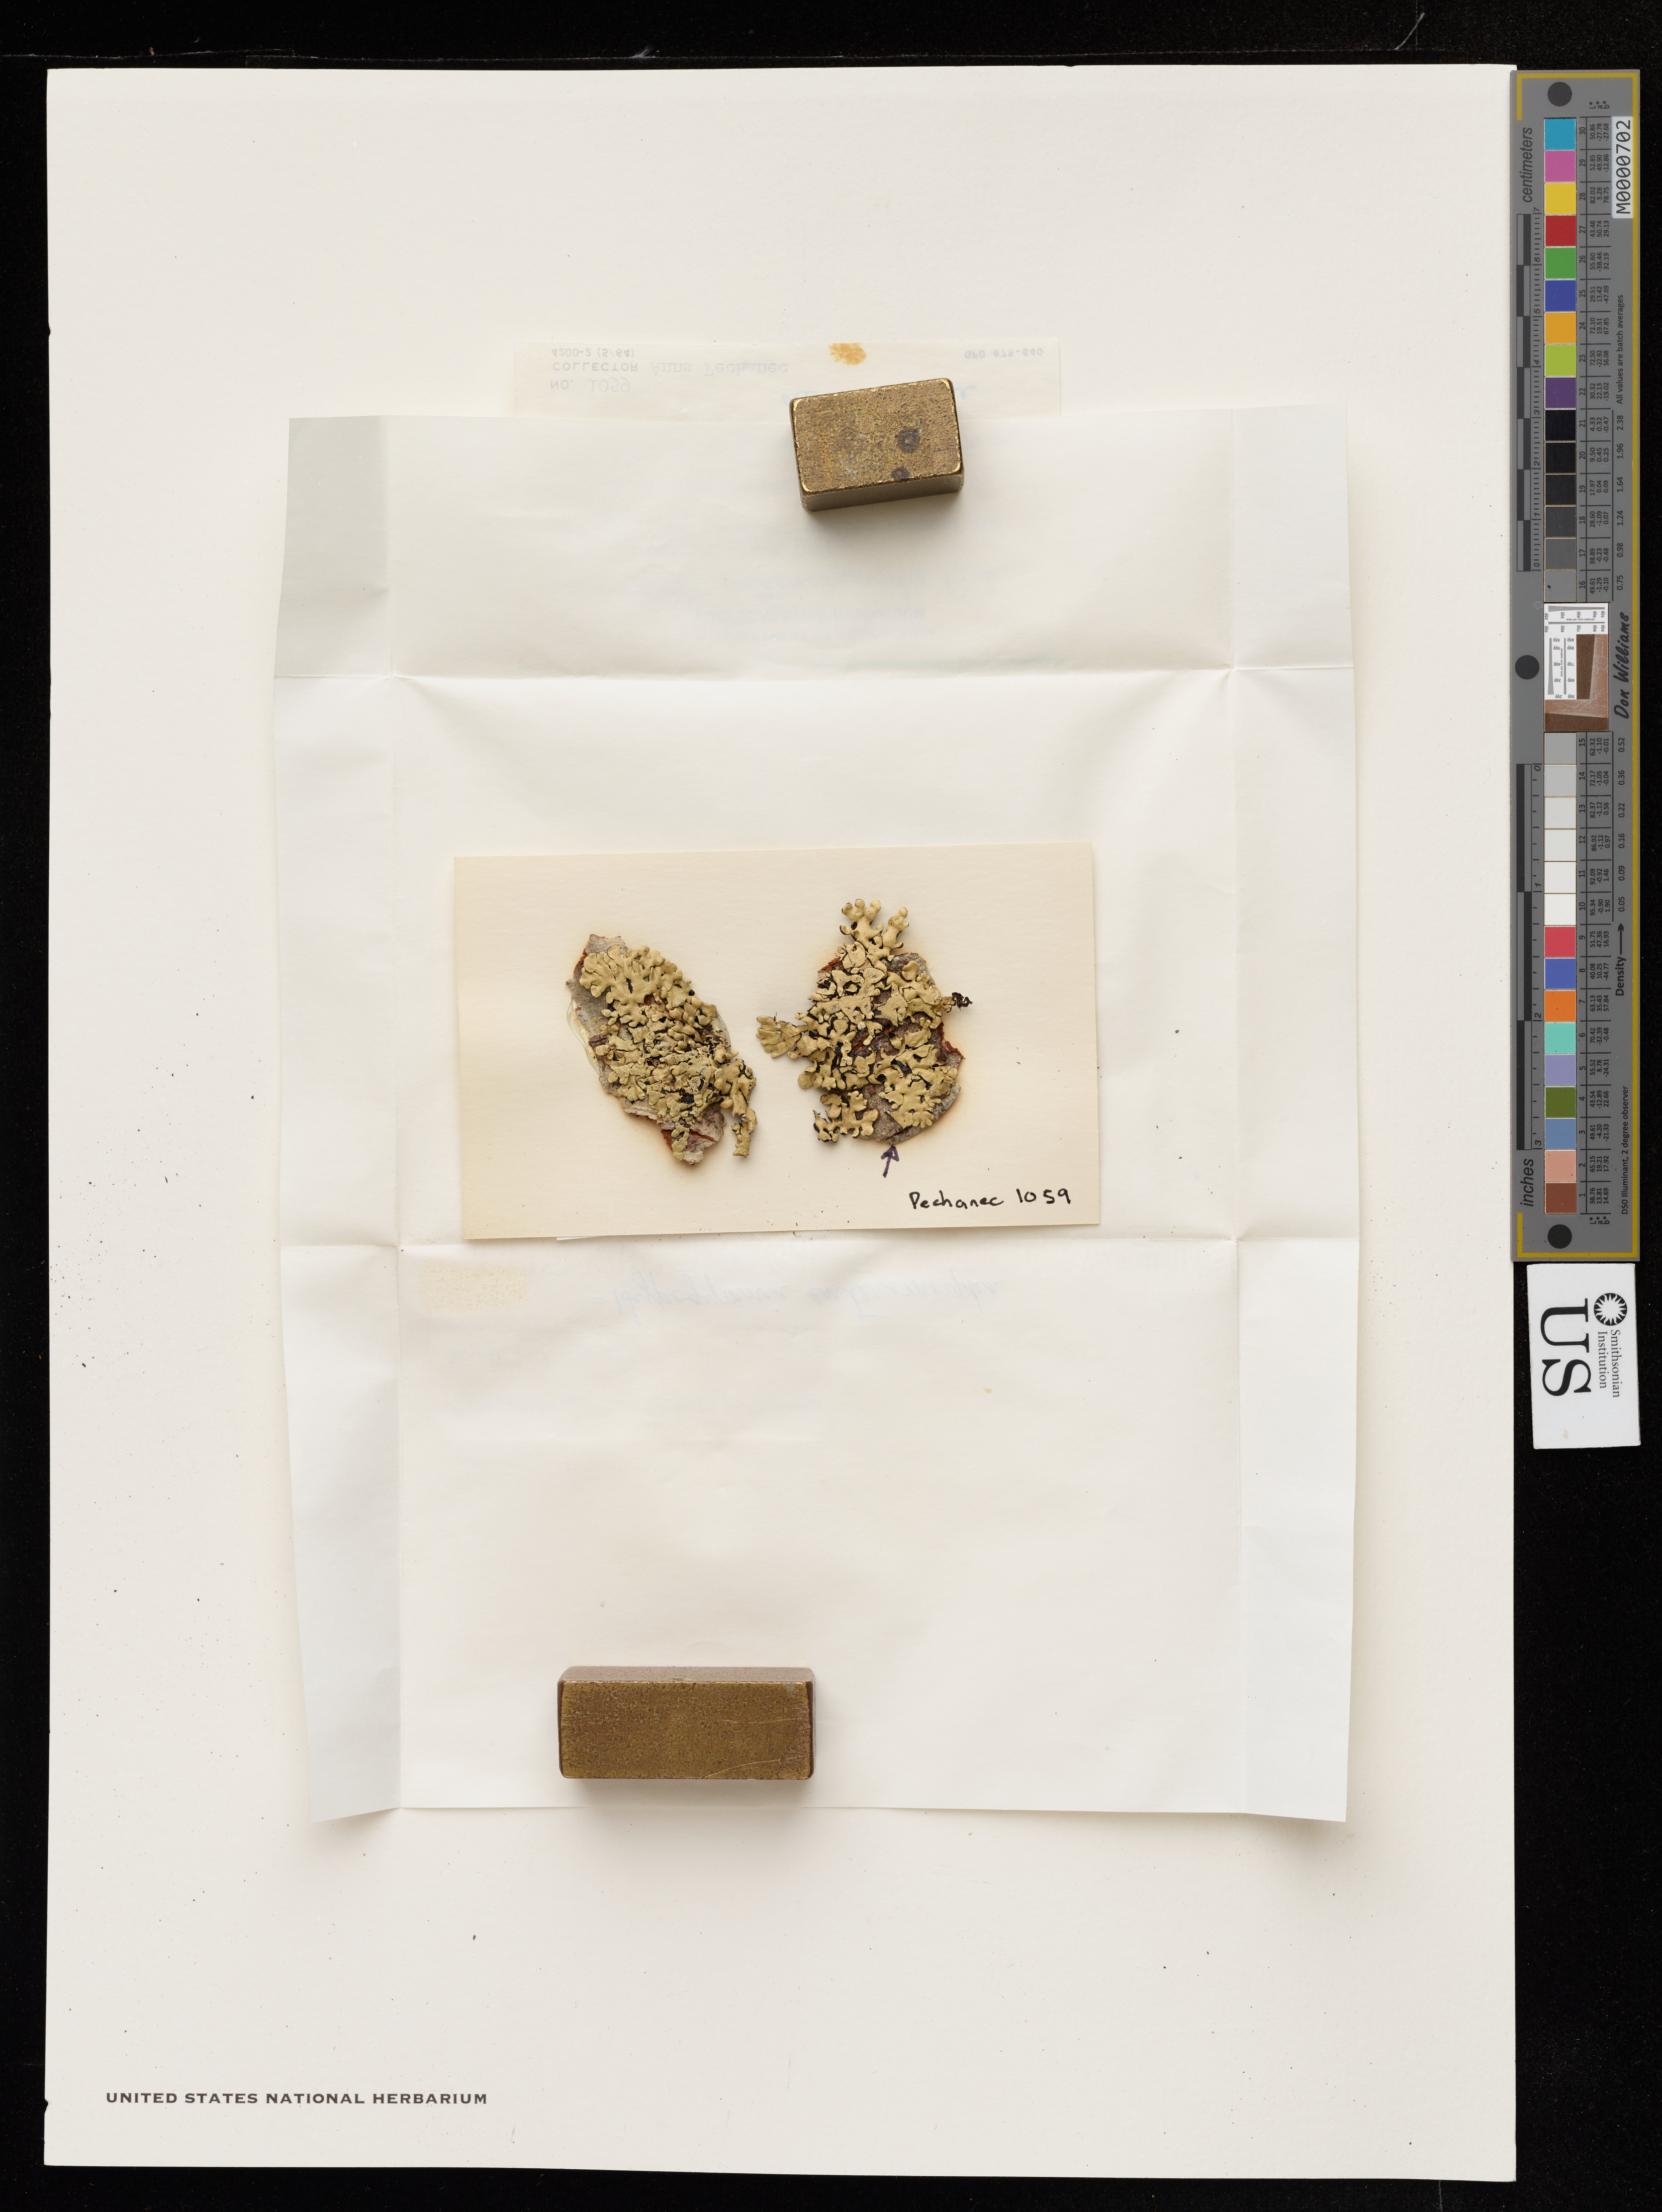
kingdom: Fungi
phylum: Ascomycota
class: Lecanoromycetes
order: Lecanorales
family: Parmeliaceae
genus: Hypogymnia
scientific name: Hypogymnia apinnata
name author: Goward & McCune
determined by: McCune, B.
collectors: A. Pechanec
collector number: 1059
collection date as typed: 05 Jul 1966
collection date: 1966-07-05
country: United States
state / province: Oregon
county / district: Lincoln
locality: Cascade head experimental forest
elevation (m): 0